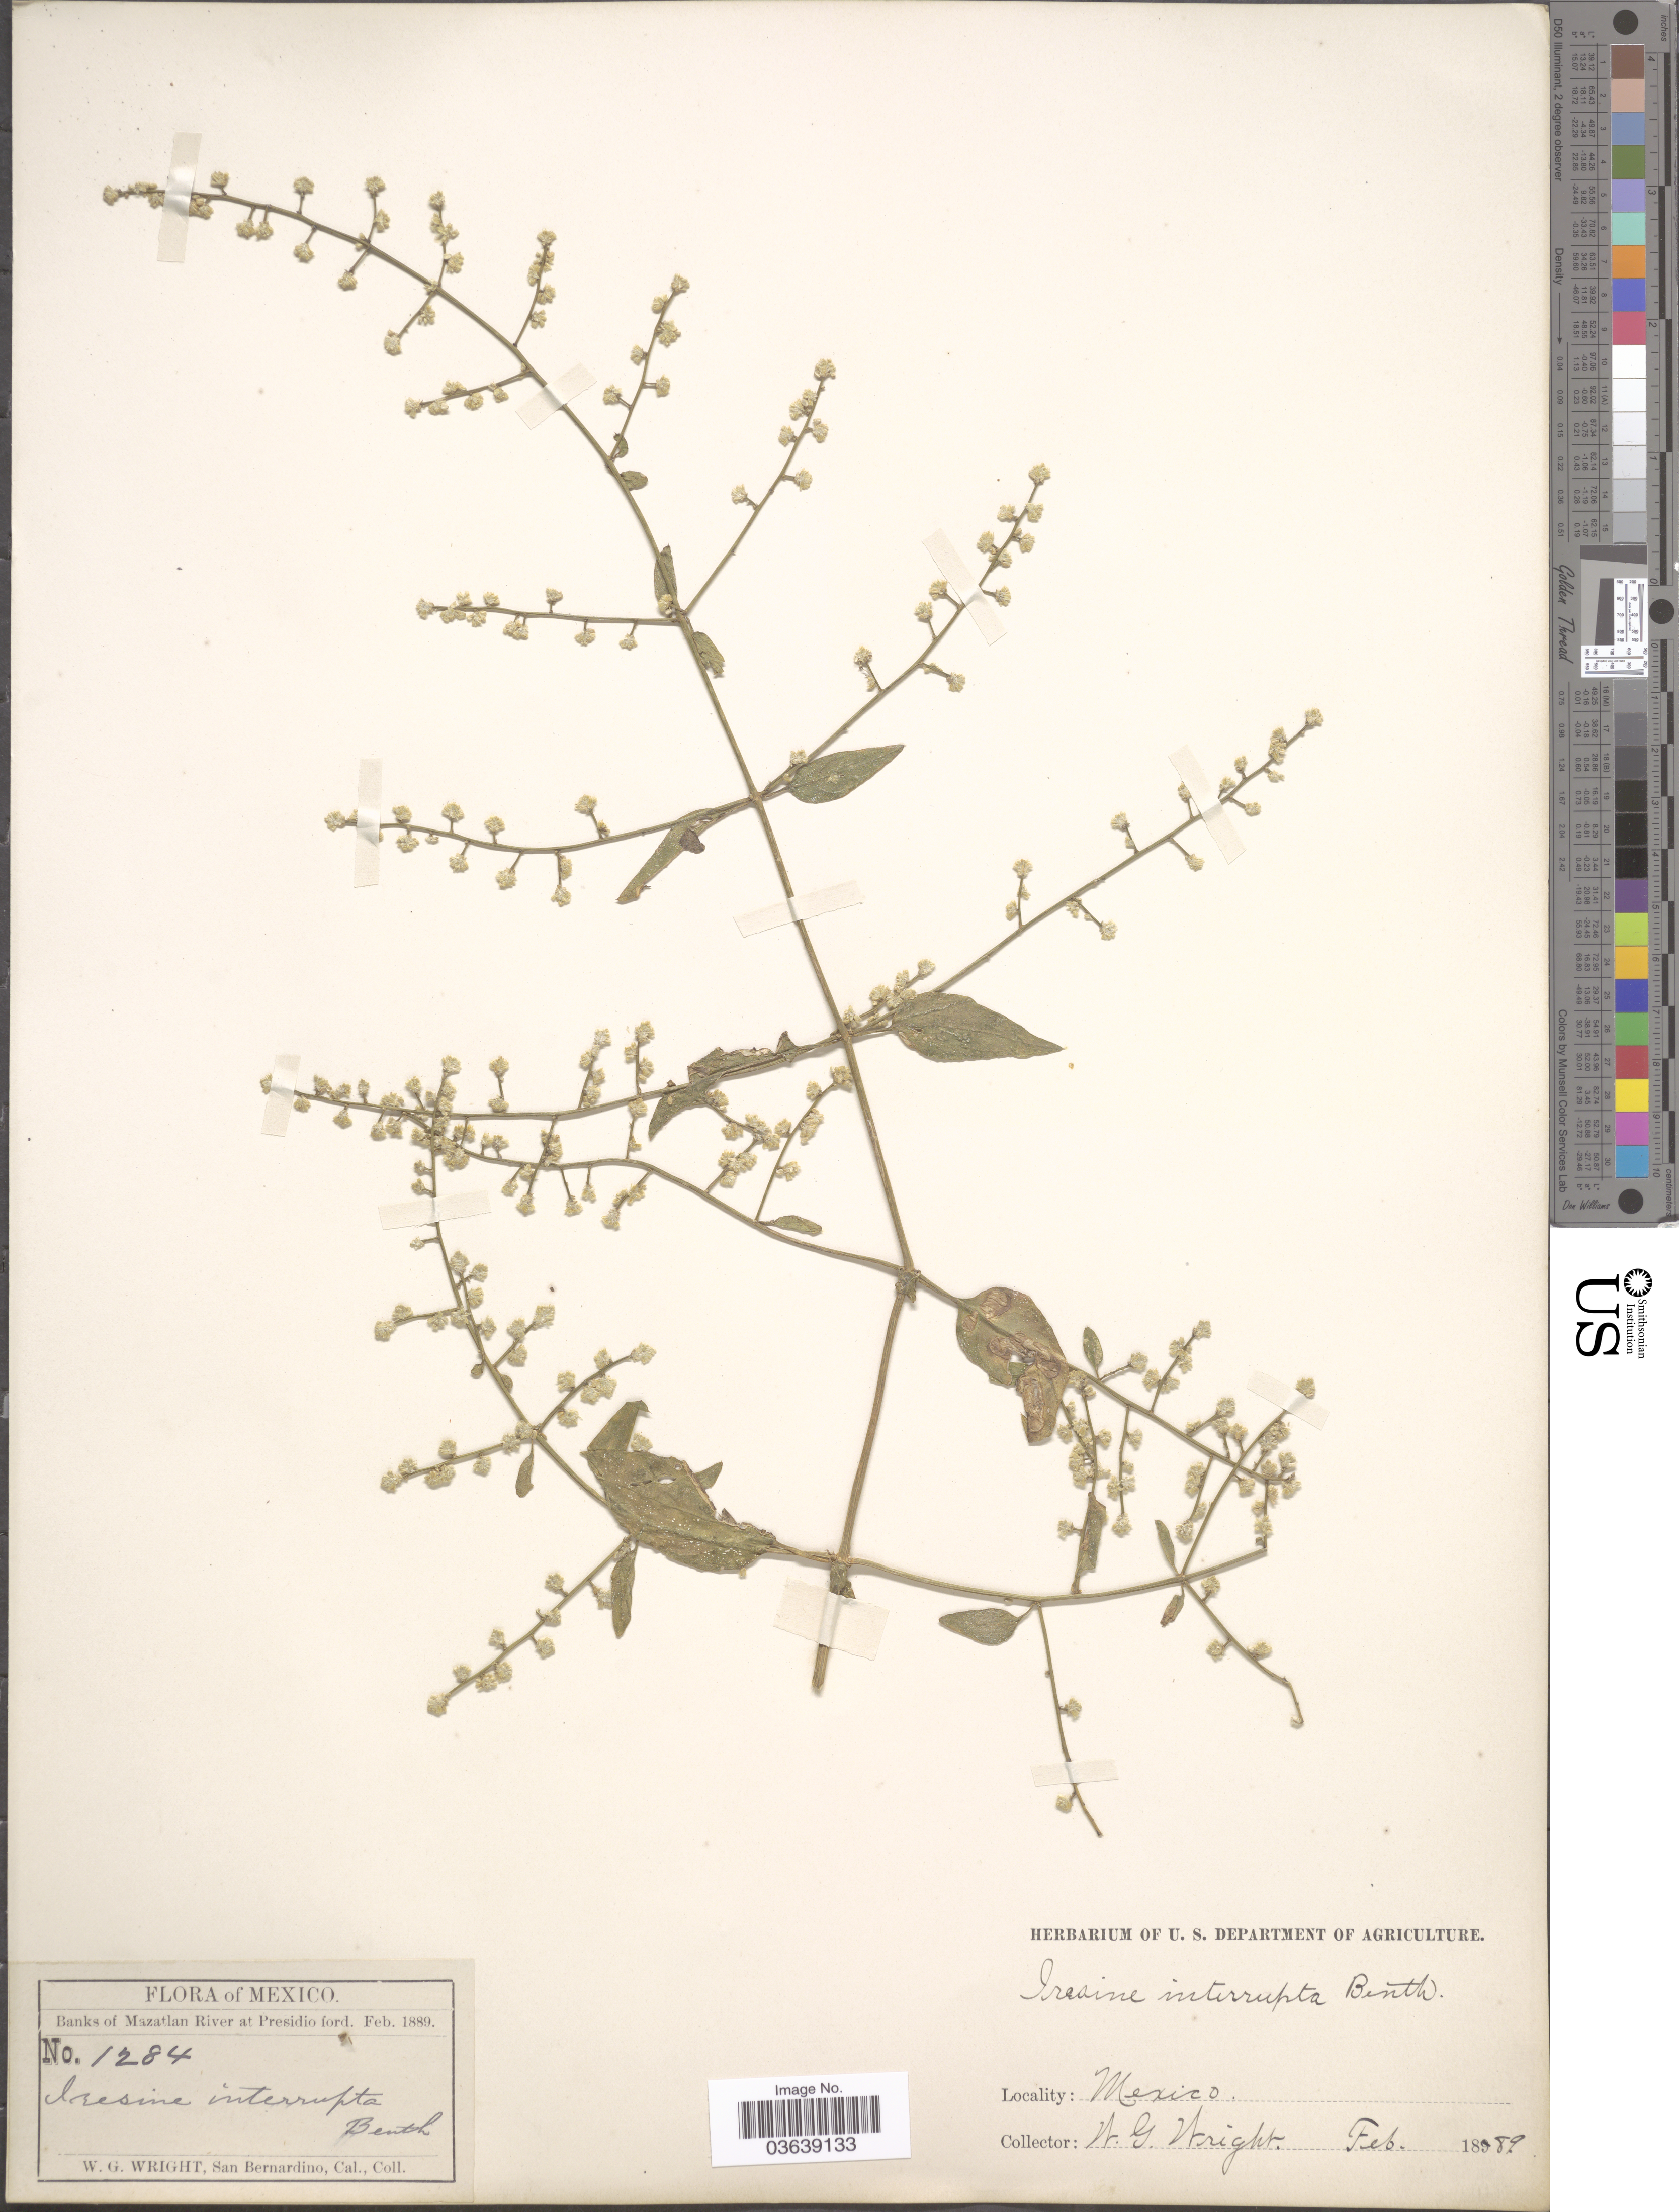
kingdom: Plantae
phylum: Tracheophyta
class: Magnoliopsida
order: Caryophyllales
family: Amaranthaceae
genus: Iresine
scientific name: Iresine interrupta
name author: Benth.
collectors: W. G. Wright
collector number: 1284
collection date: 1889-02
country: Mexico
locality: Banks of Mazatlan River at Presidio ford.